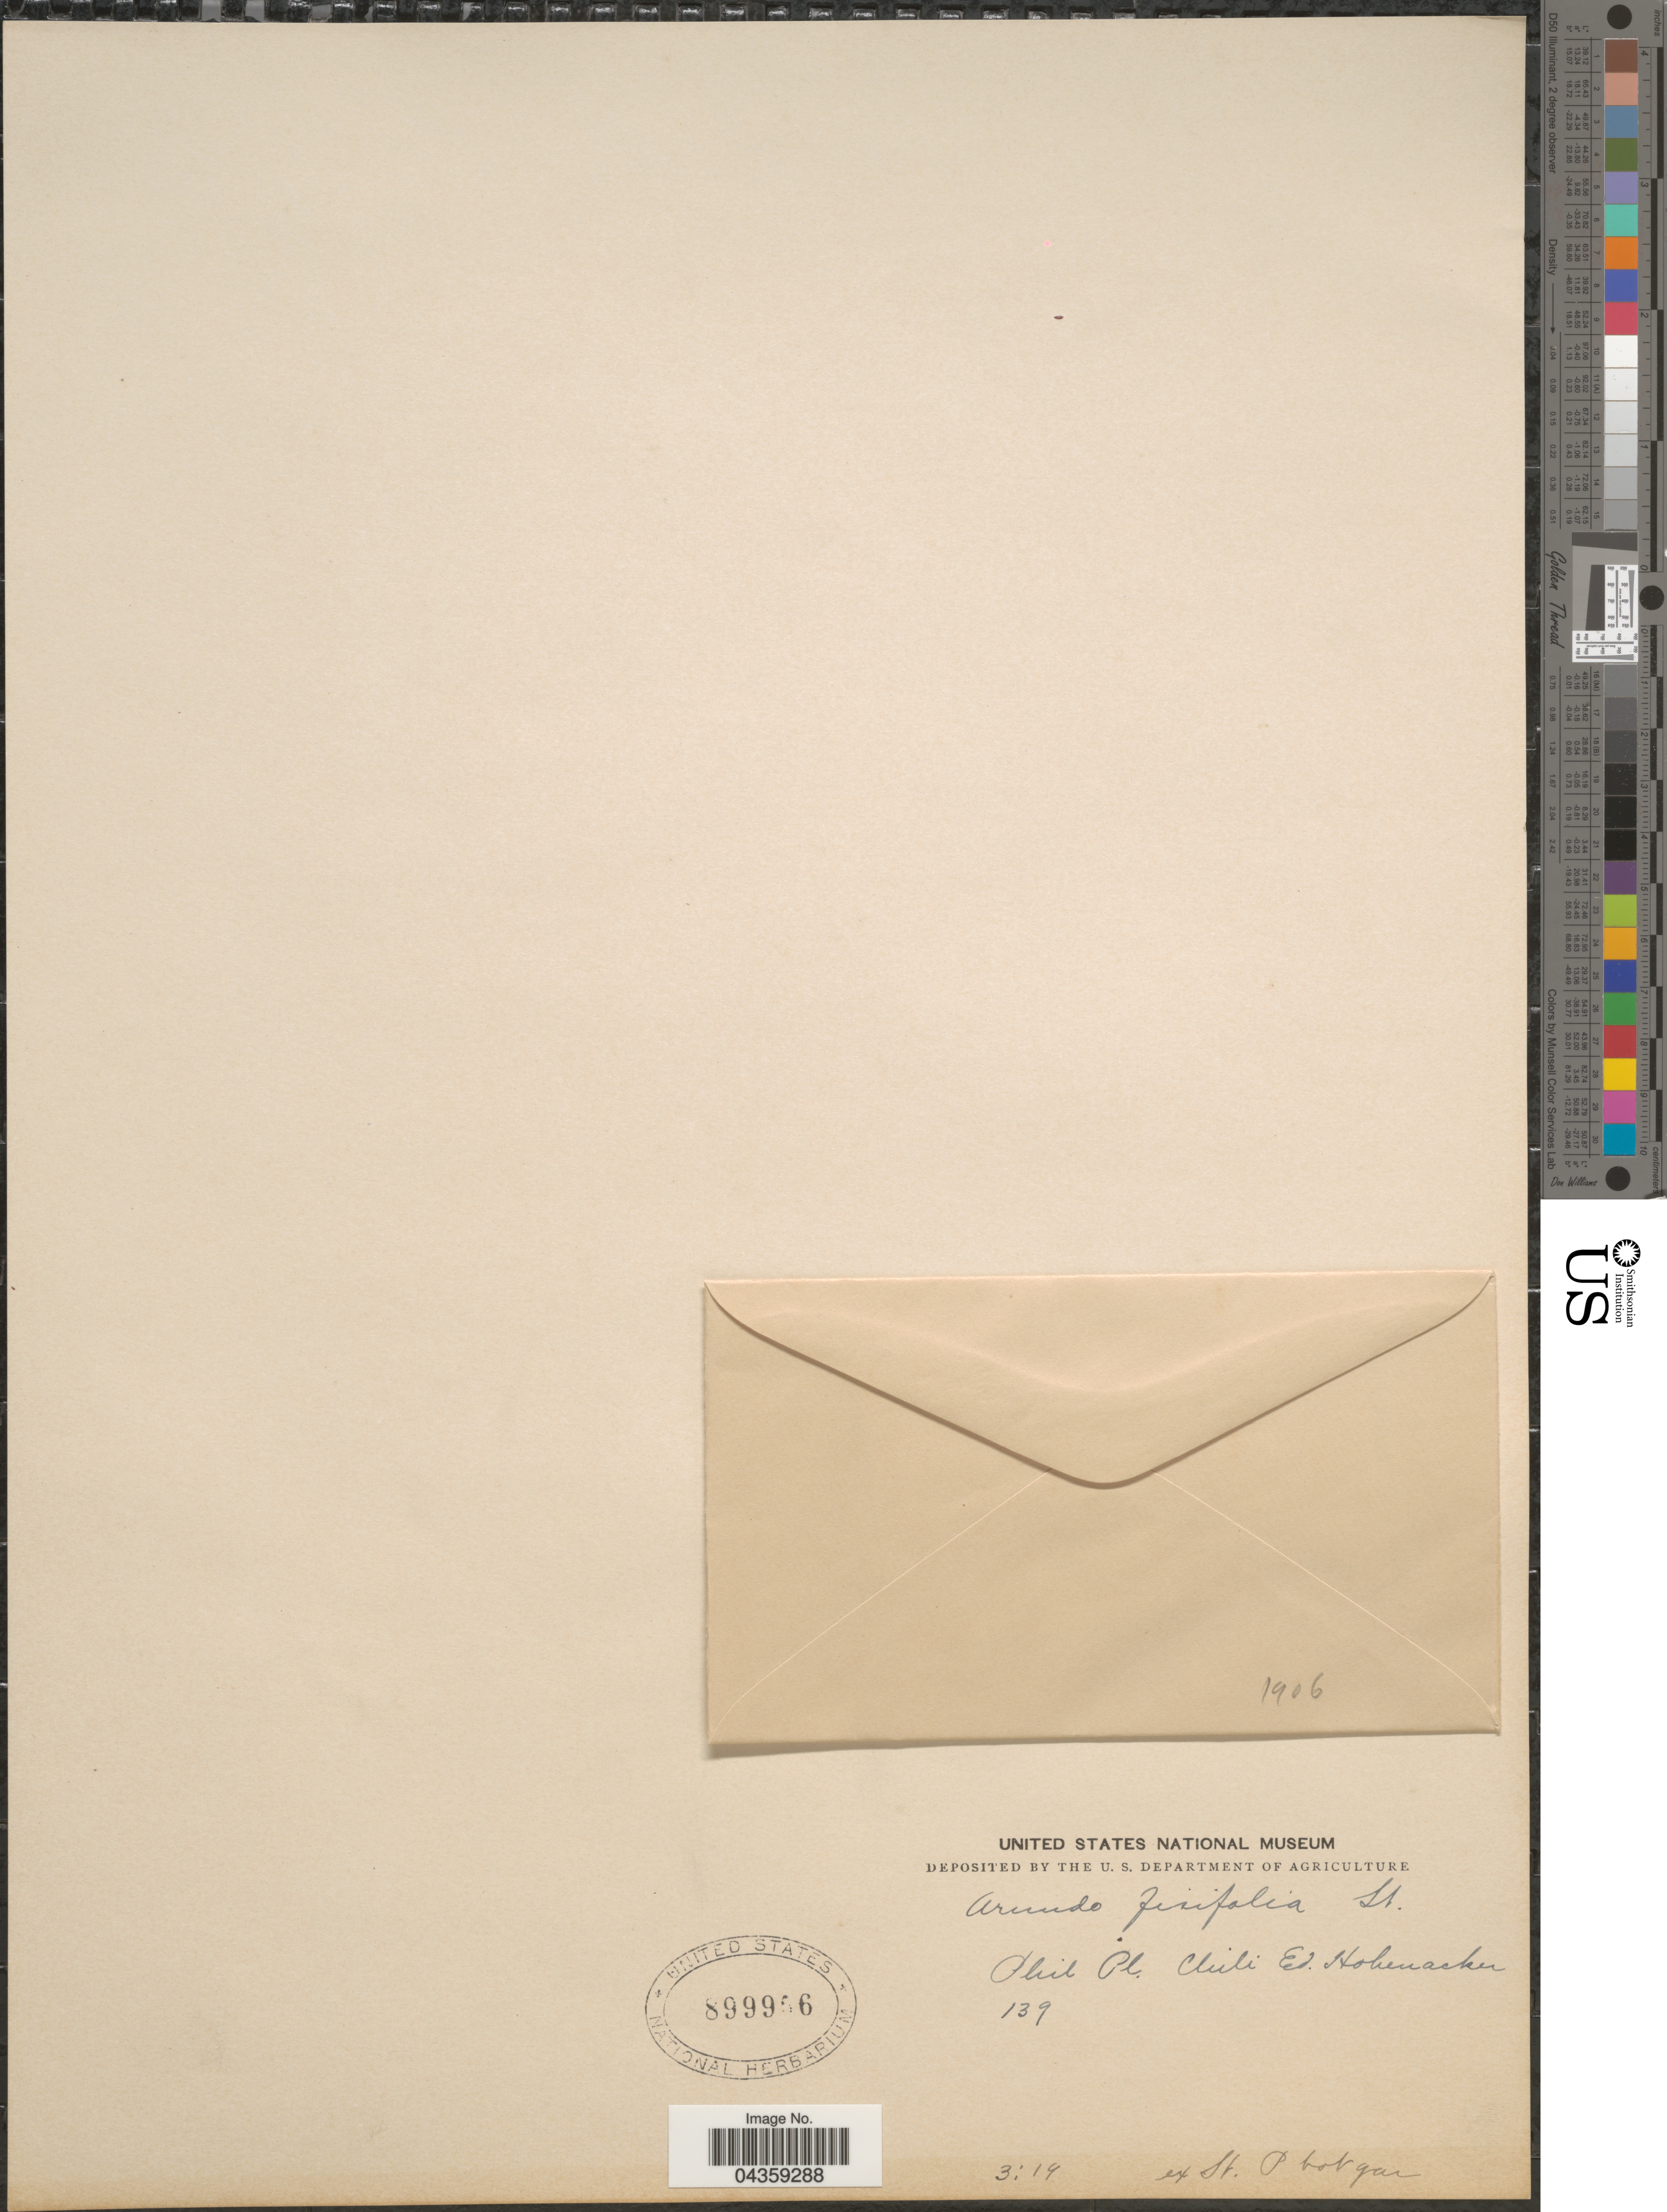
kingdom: Plantae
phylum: Tracheophyta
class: Liliopsida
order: Poales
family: Poaceae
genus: Arundo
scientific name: Arundo sp.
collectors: E. Hohenacker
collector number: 139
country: Chile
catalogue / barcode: US 899956